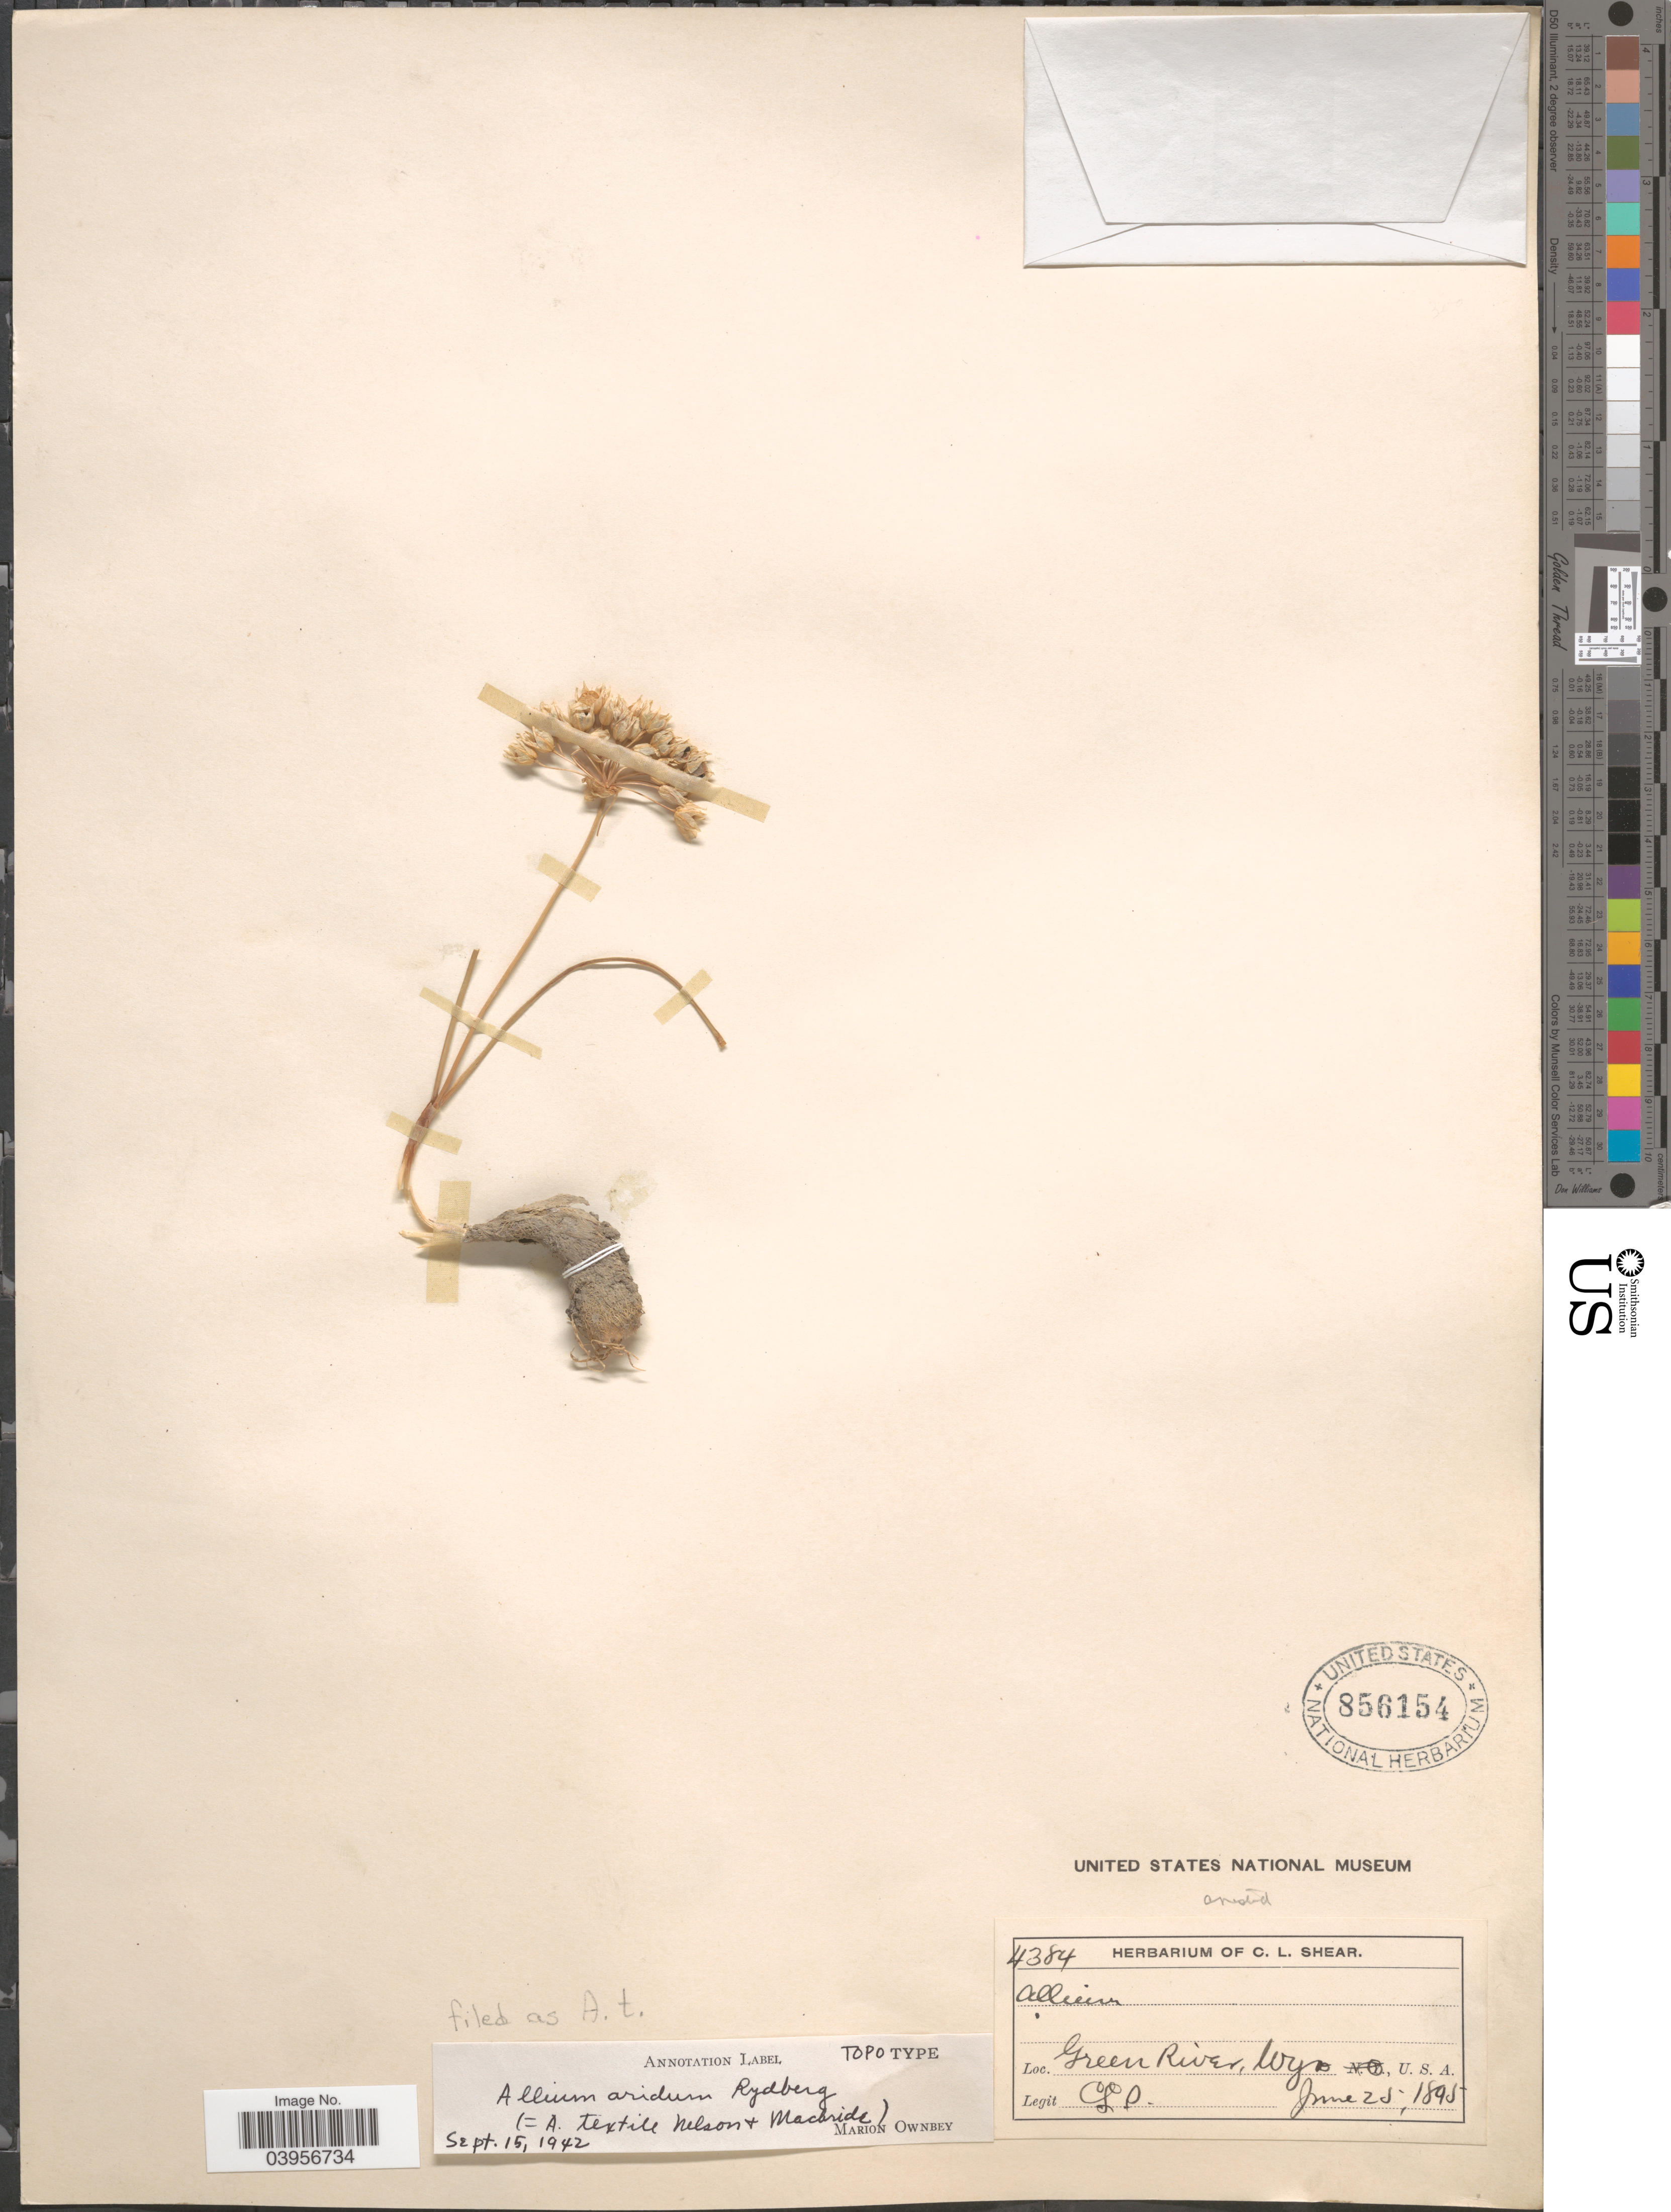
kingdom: Plantae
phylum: Tracheophyta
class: Liliopsida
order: Asparagales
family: Amaryllidaceae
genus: Allium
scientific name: Allium textile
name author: A. Nelson & J.F. Macbr.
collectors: C. L. Shear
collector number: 4384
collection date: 1895-06-25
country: United States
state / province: Wyoming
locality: Green River.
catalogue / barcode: US 856154